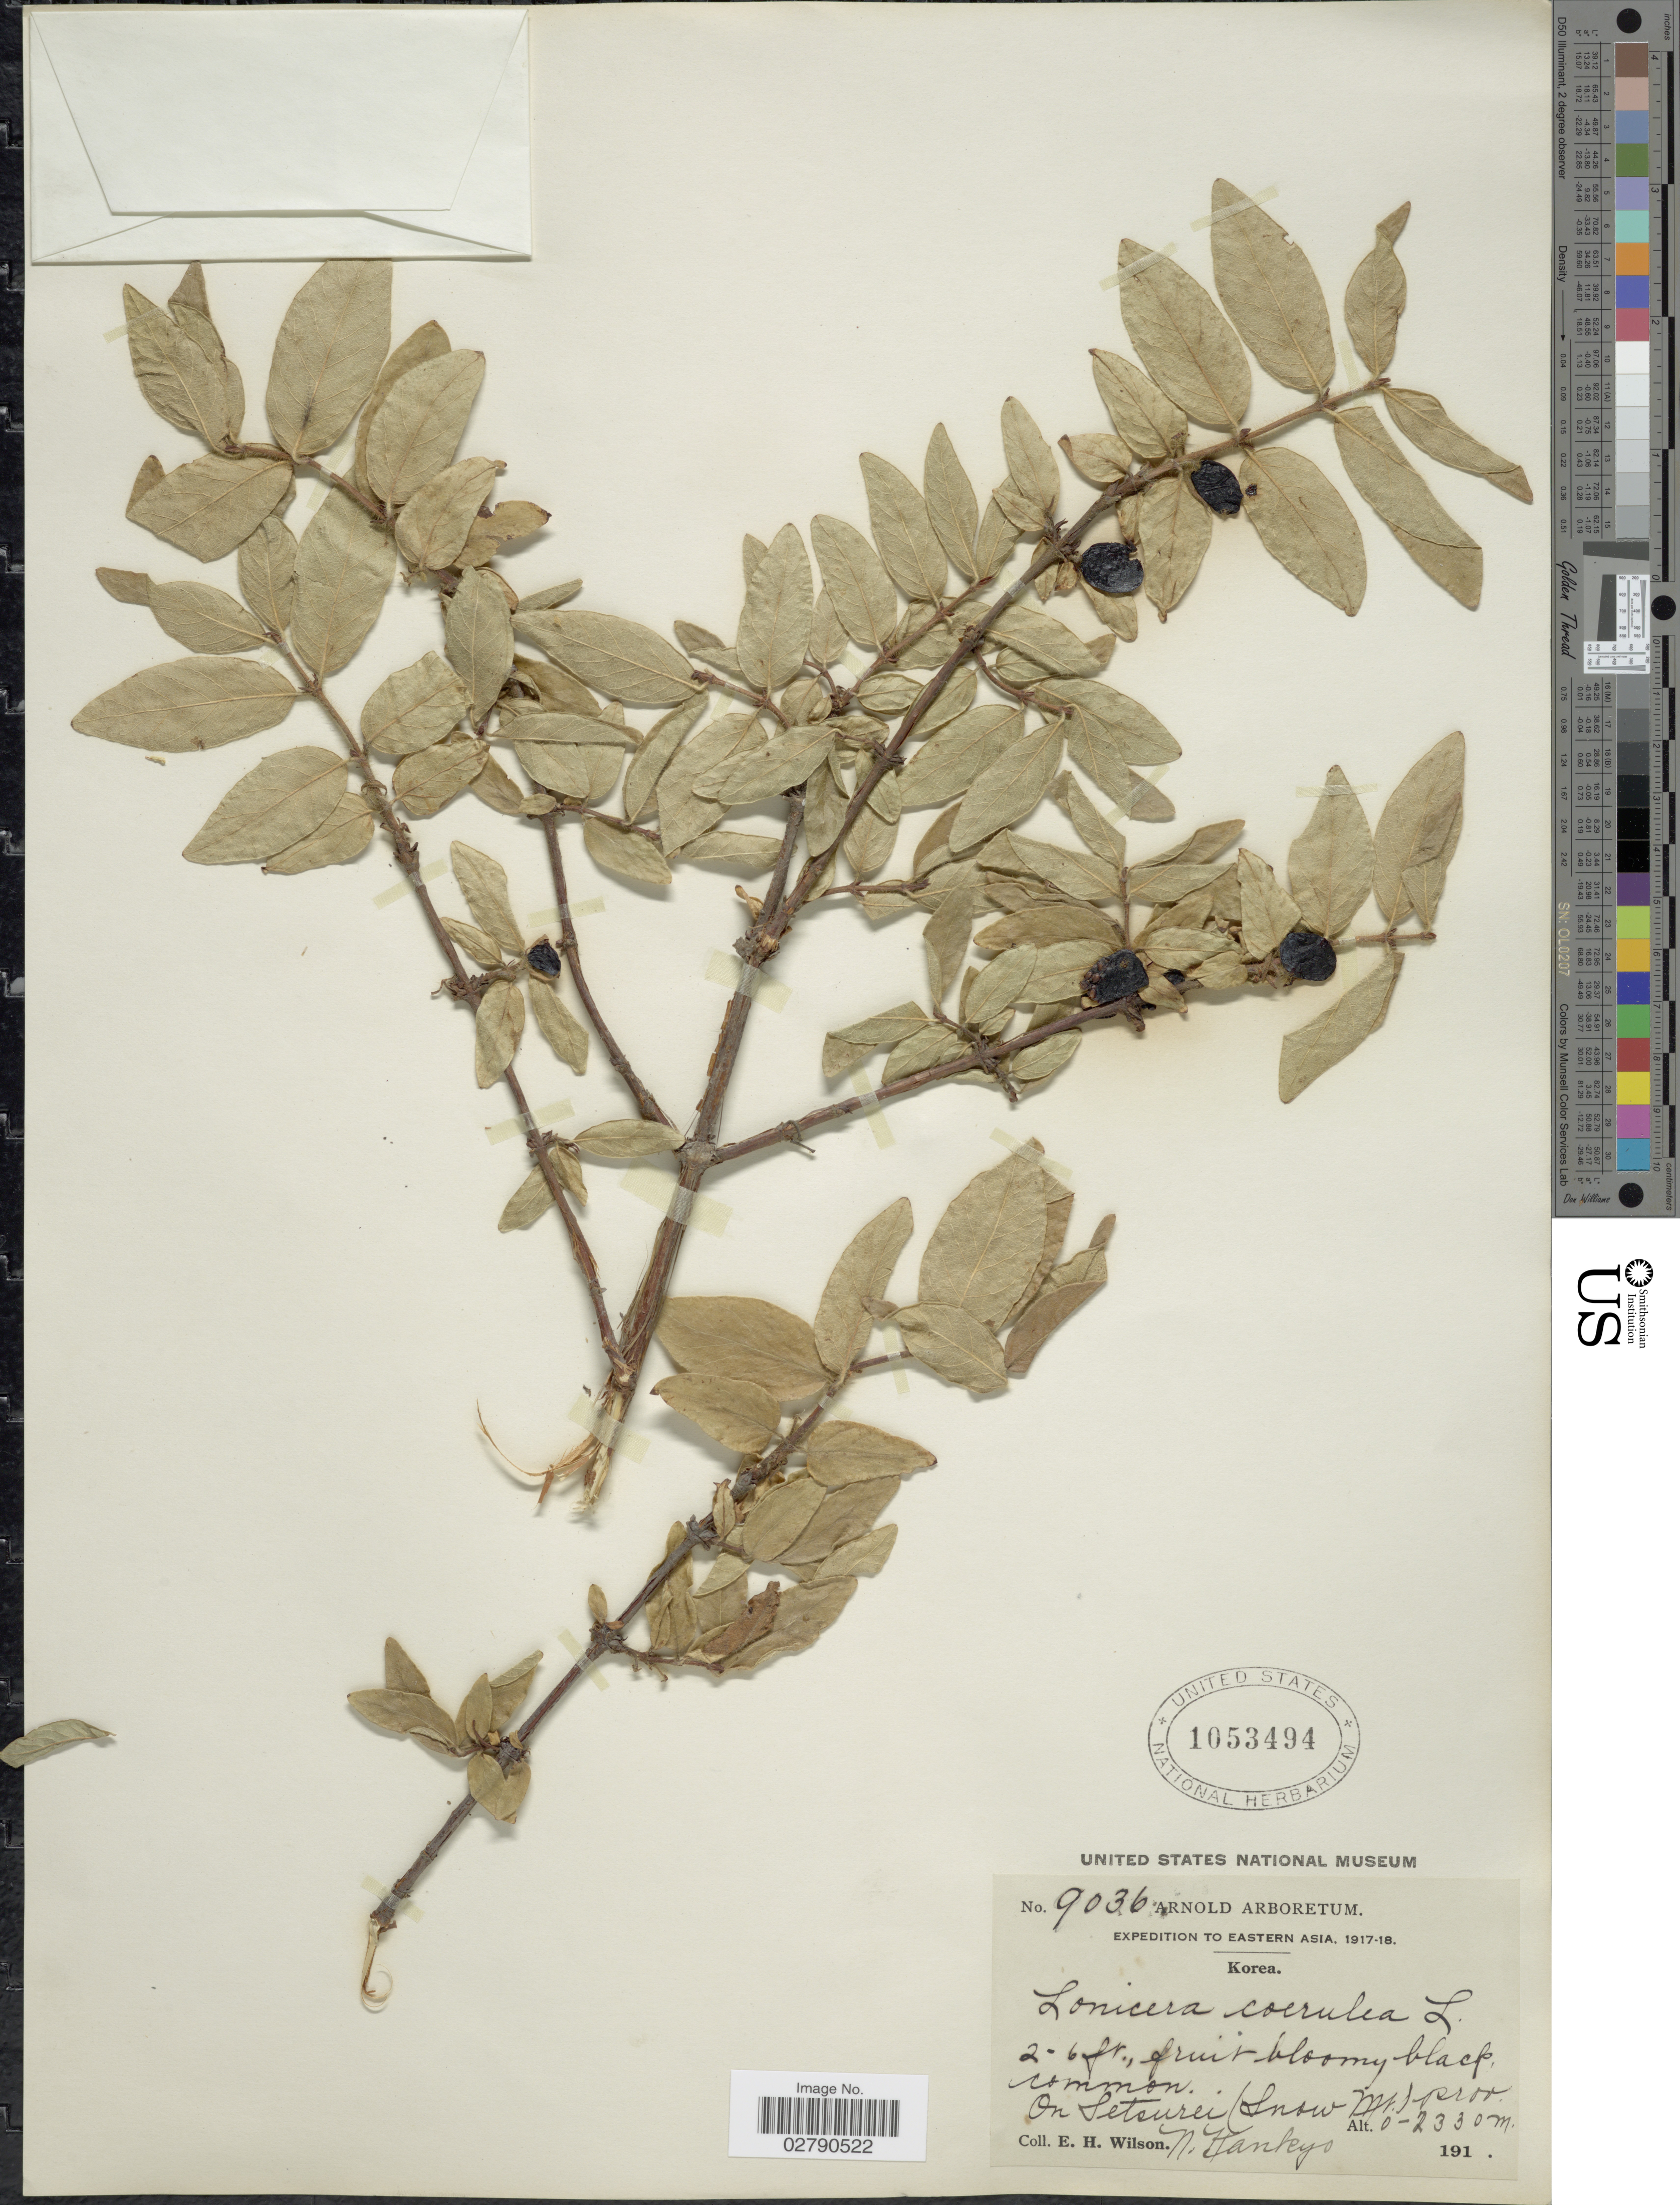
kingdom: Plantae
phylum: Tracheophyta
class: Magnoliopsida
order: Dipsacales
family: Caprifoliaceae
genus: Lonicera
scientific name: Lonicera caerulea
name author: L.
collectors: E. Wilson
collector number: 9036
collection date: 1917/1918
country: North Korea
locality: On Setsurei (Snow Mt.) prov. N. Kankyo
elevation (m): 0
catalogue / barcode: US 1053494